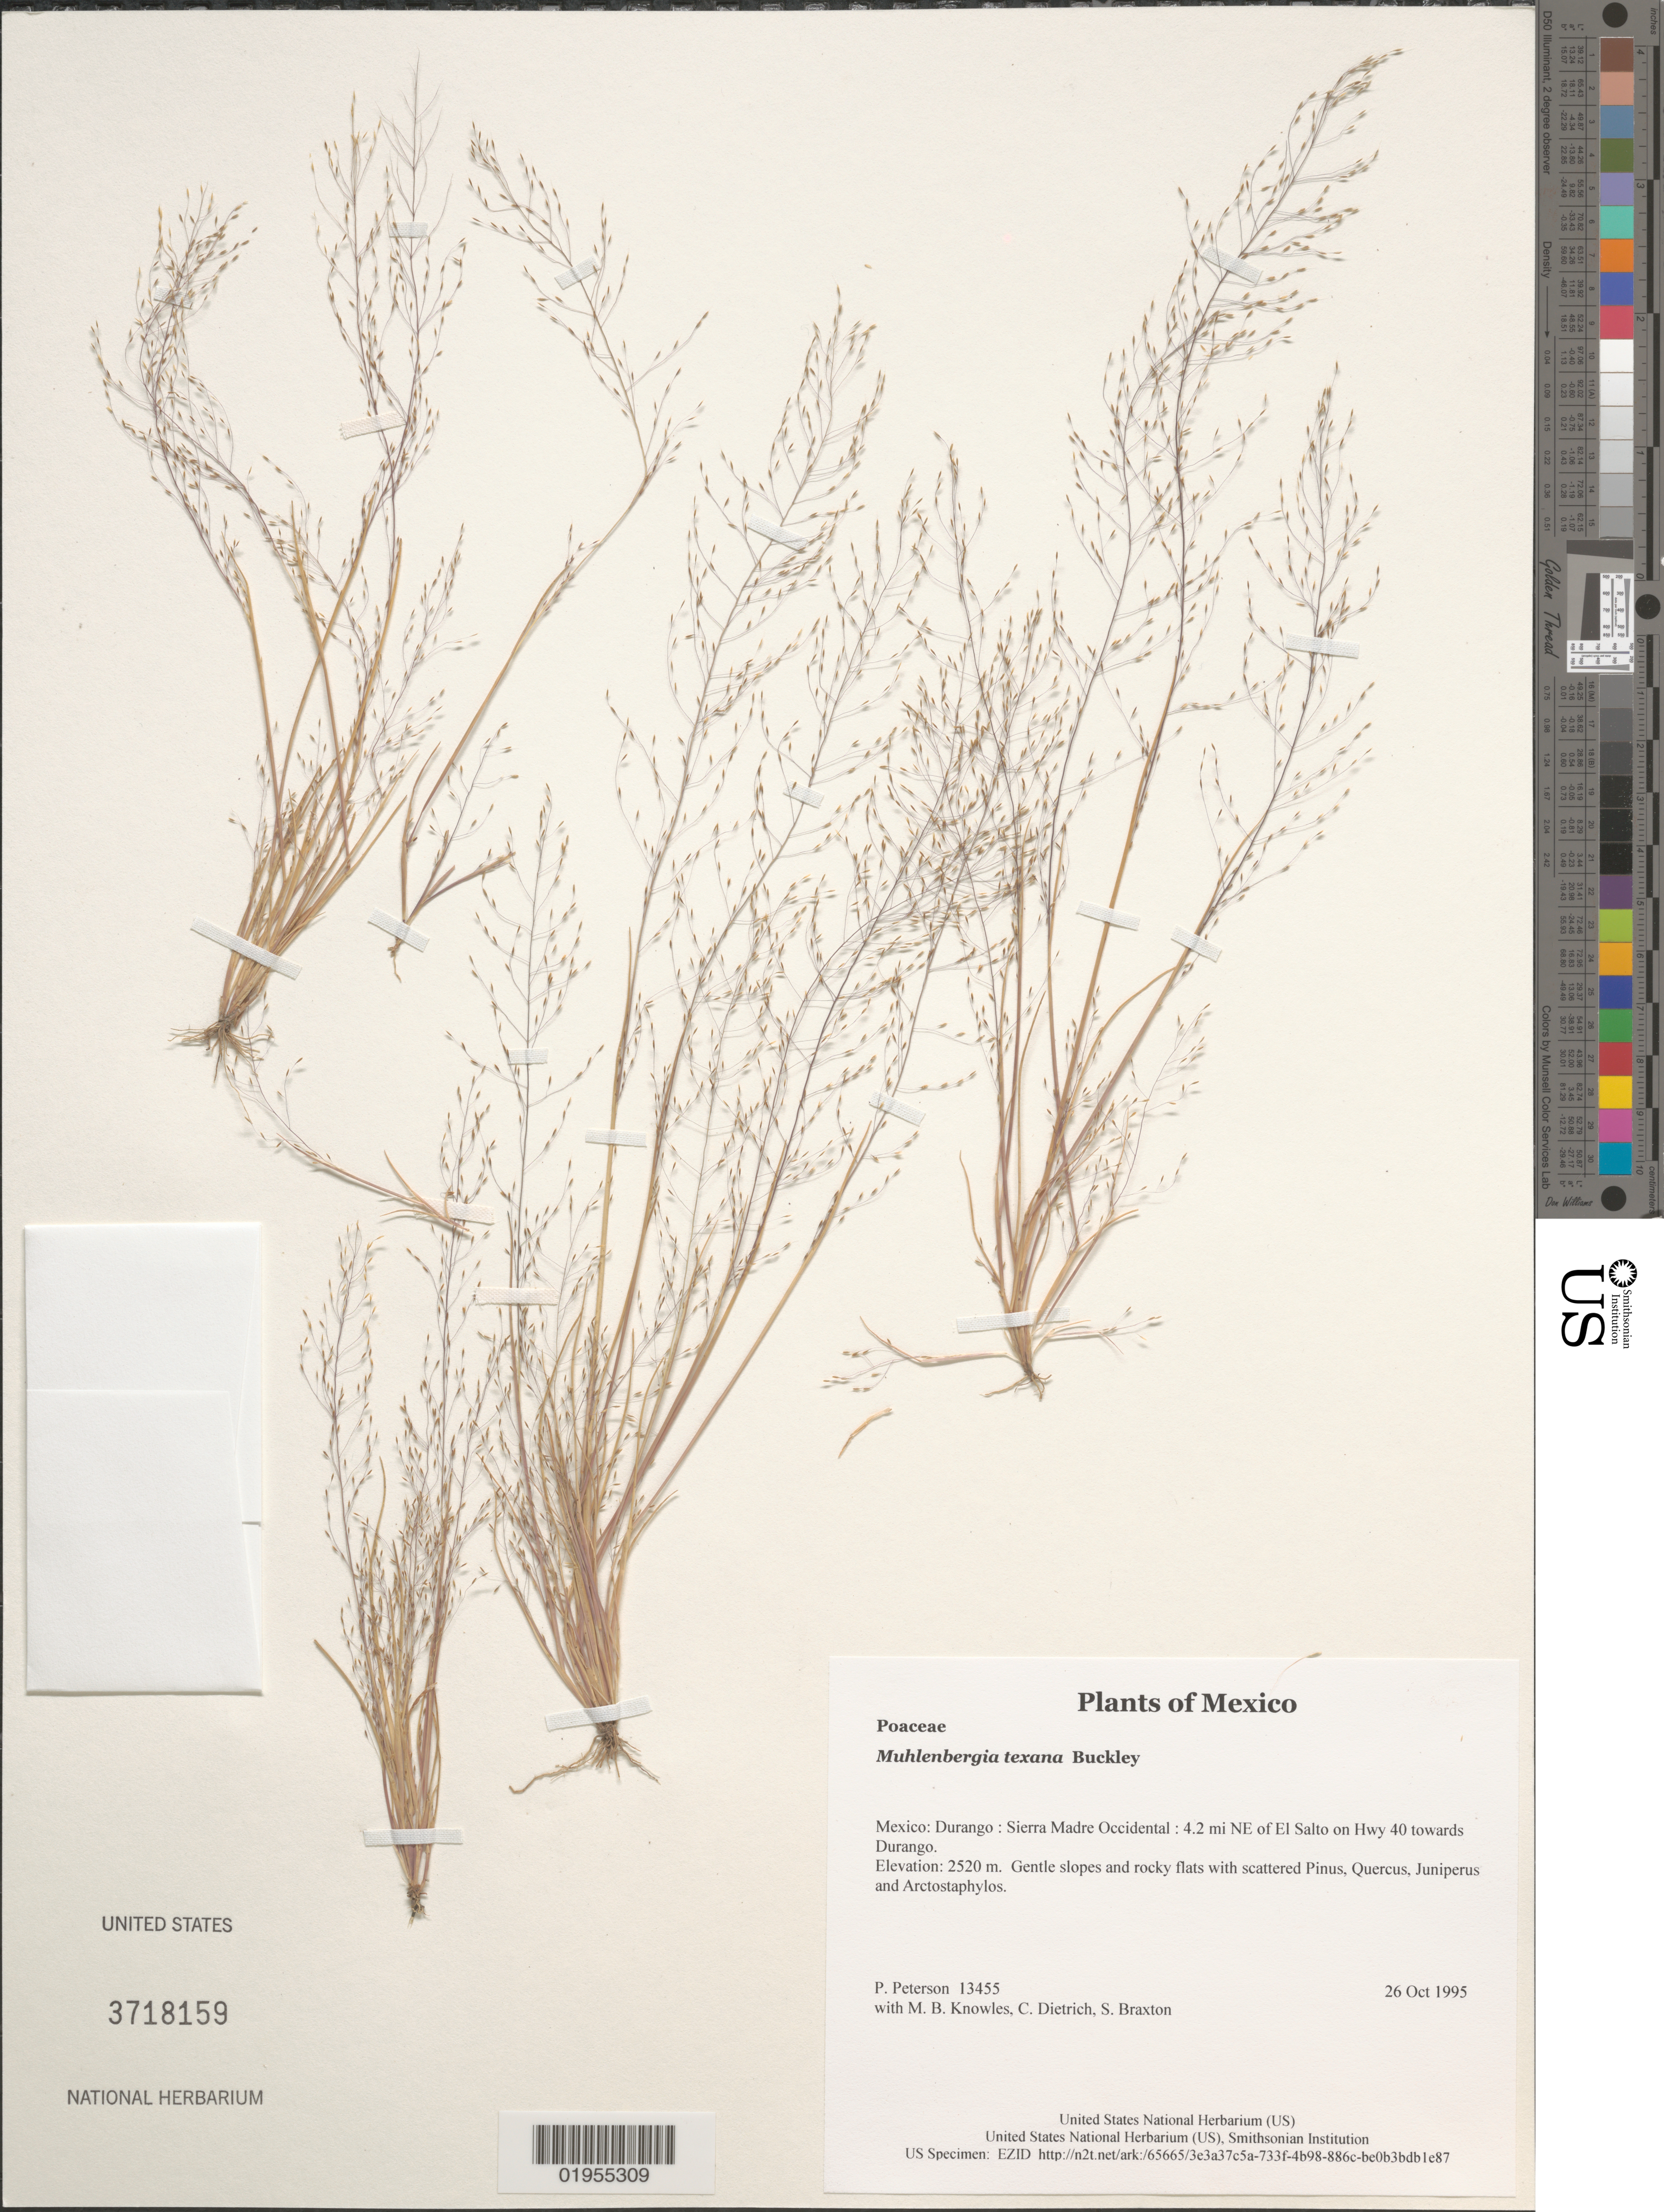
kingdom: Plantae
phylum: Tracheophyta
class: Liliopsida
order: Poales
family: Poaceae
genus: Muhlenbergia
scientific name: Muhlenbergia texana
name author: Buckley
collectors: P. M. Peterson, M. B. Knowles, C. Dietrich & S. Braxton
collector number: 13455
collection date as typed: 26 Oct 1995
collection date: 1995-10-26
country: Mexico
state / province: Durango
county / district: Sierra Madre Occidental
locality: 4.2 mi NE of El Salto on Hwy 40 towards Durango.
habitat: Gentle slopes and rocky flats with scattered Pinus, Quercus, Juniperus and Arctostaphylos.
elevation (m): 2520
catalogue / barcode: US 3718159